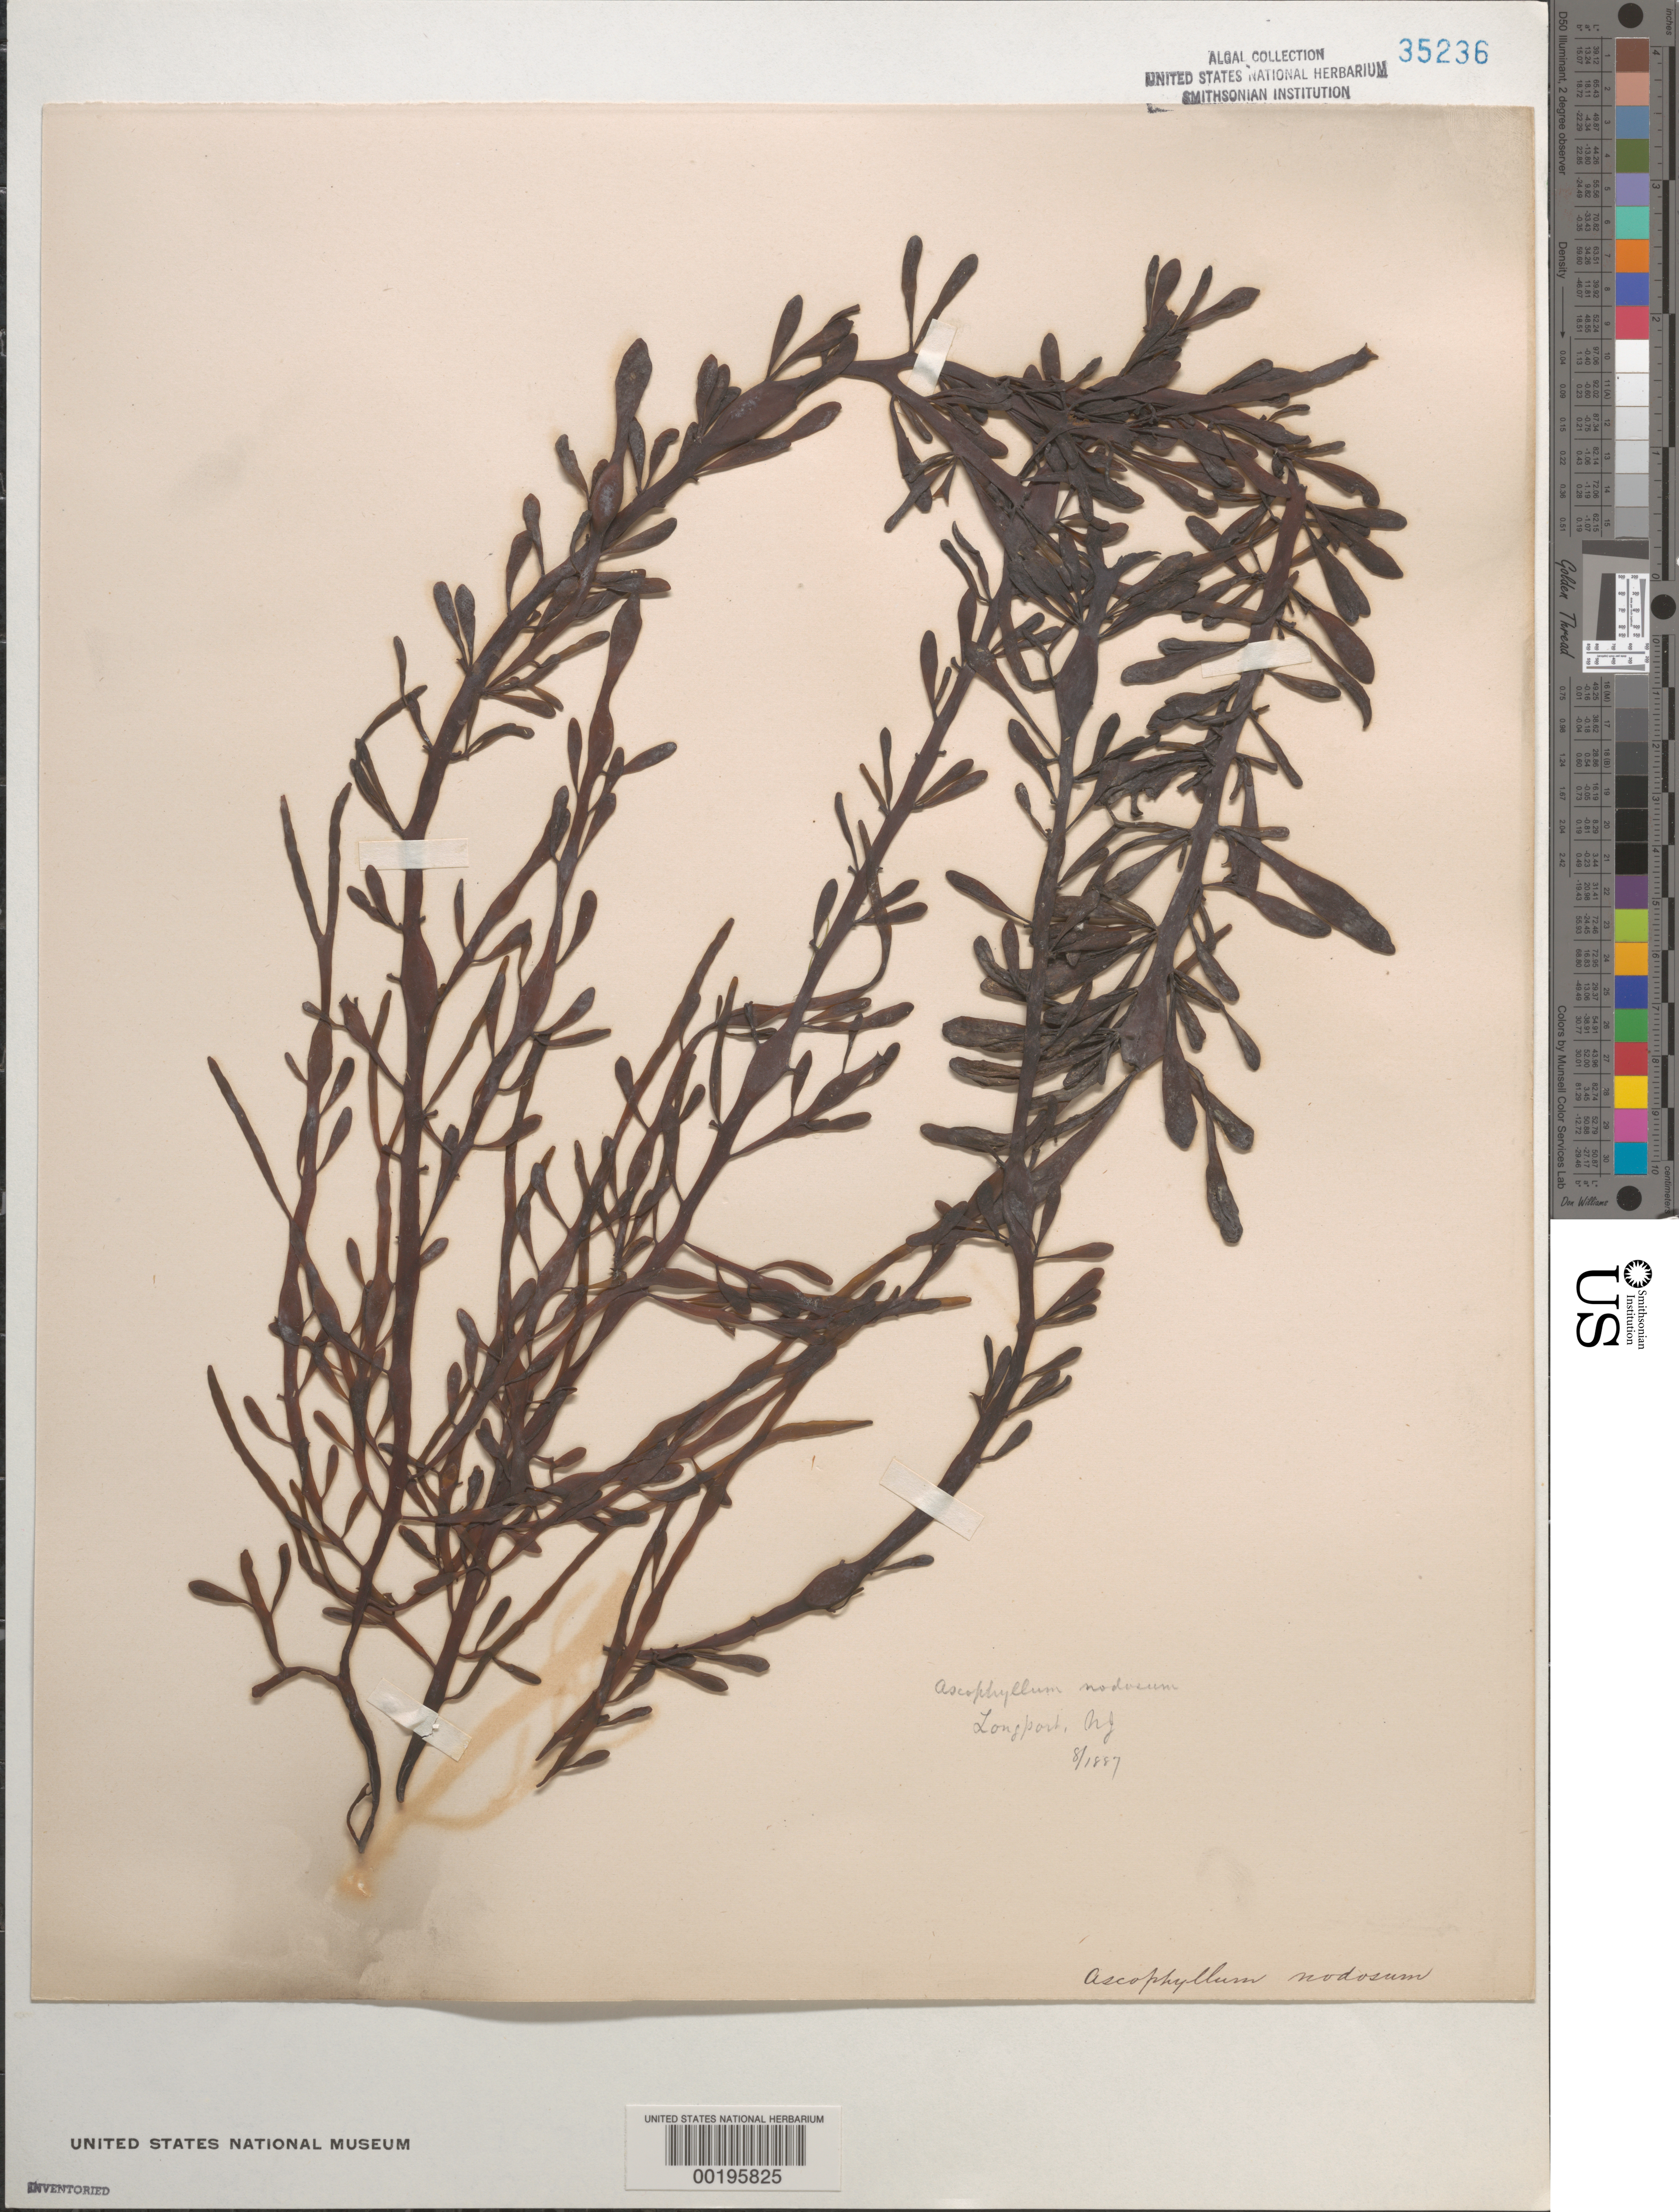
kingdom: Chromista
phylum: Ochrophyta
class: Phaeophyceae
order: Fucales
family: Fucaceae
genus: Ascophyllum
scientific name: Ascophyllum nodosum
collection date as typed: Aug 1887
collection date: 1887-08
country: United States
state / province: New Jersey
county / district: Atlantic County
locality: Longport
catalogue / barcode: US 35236